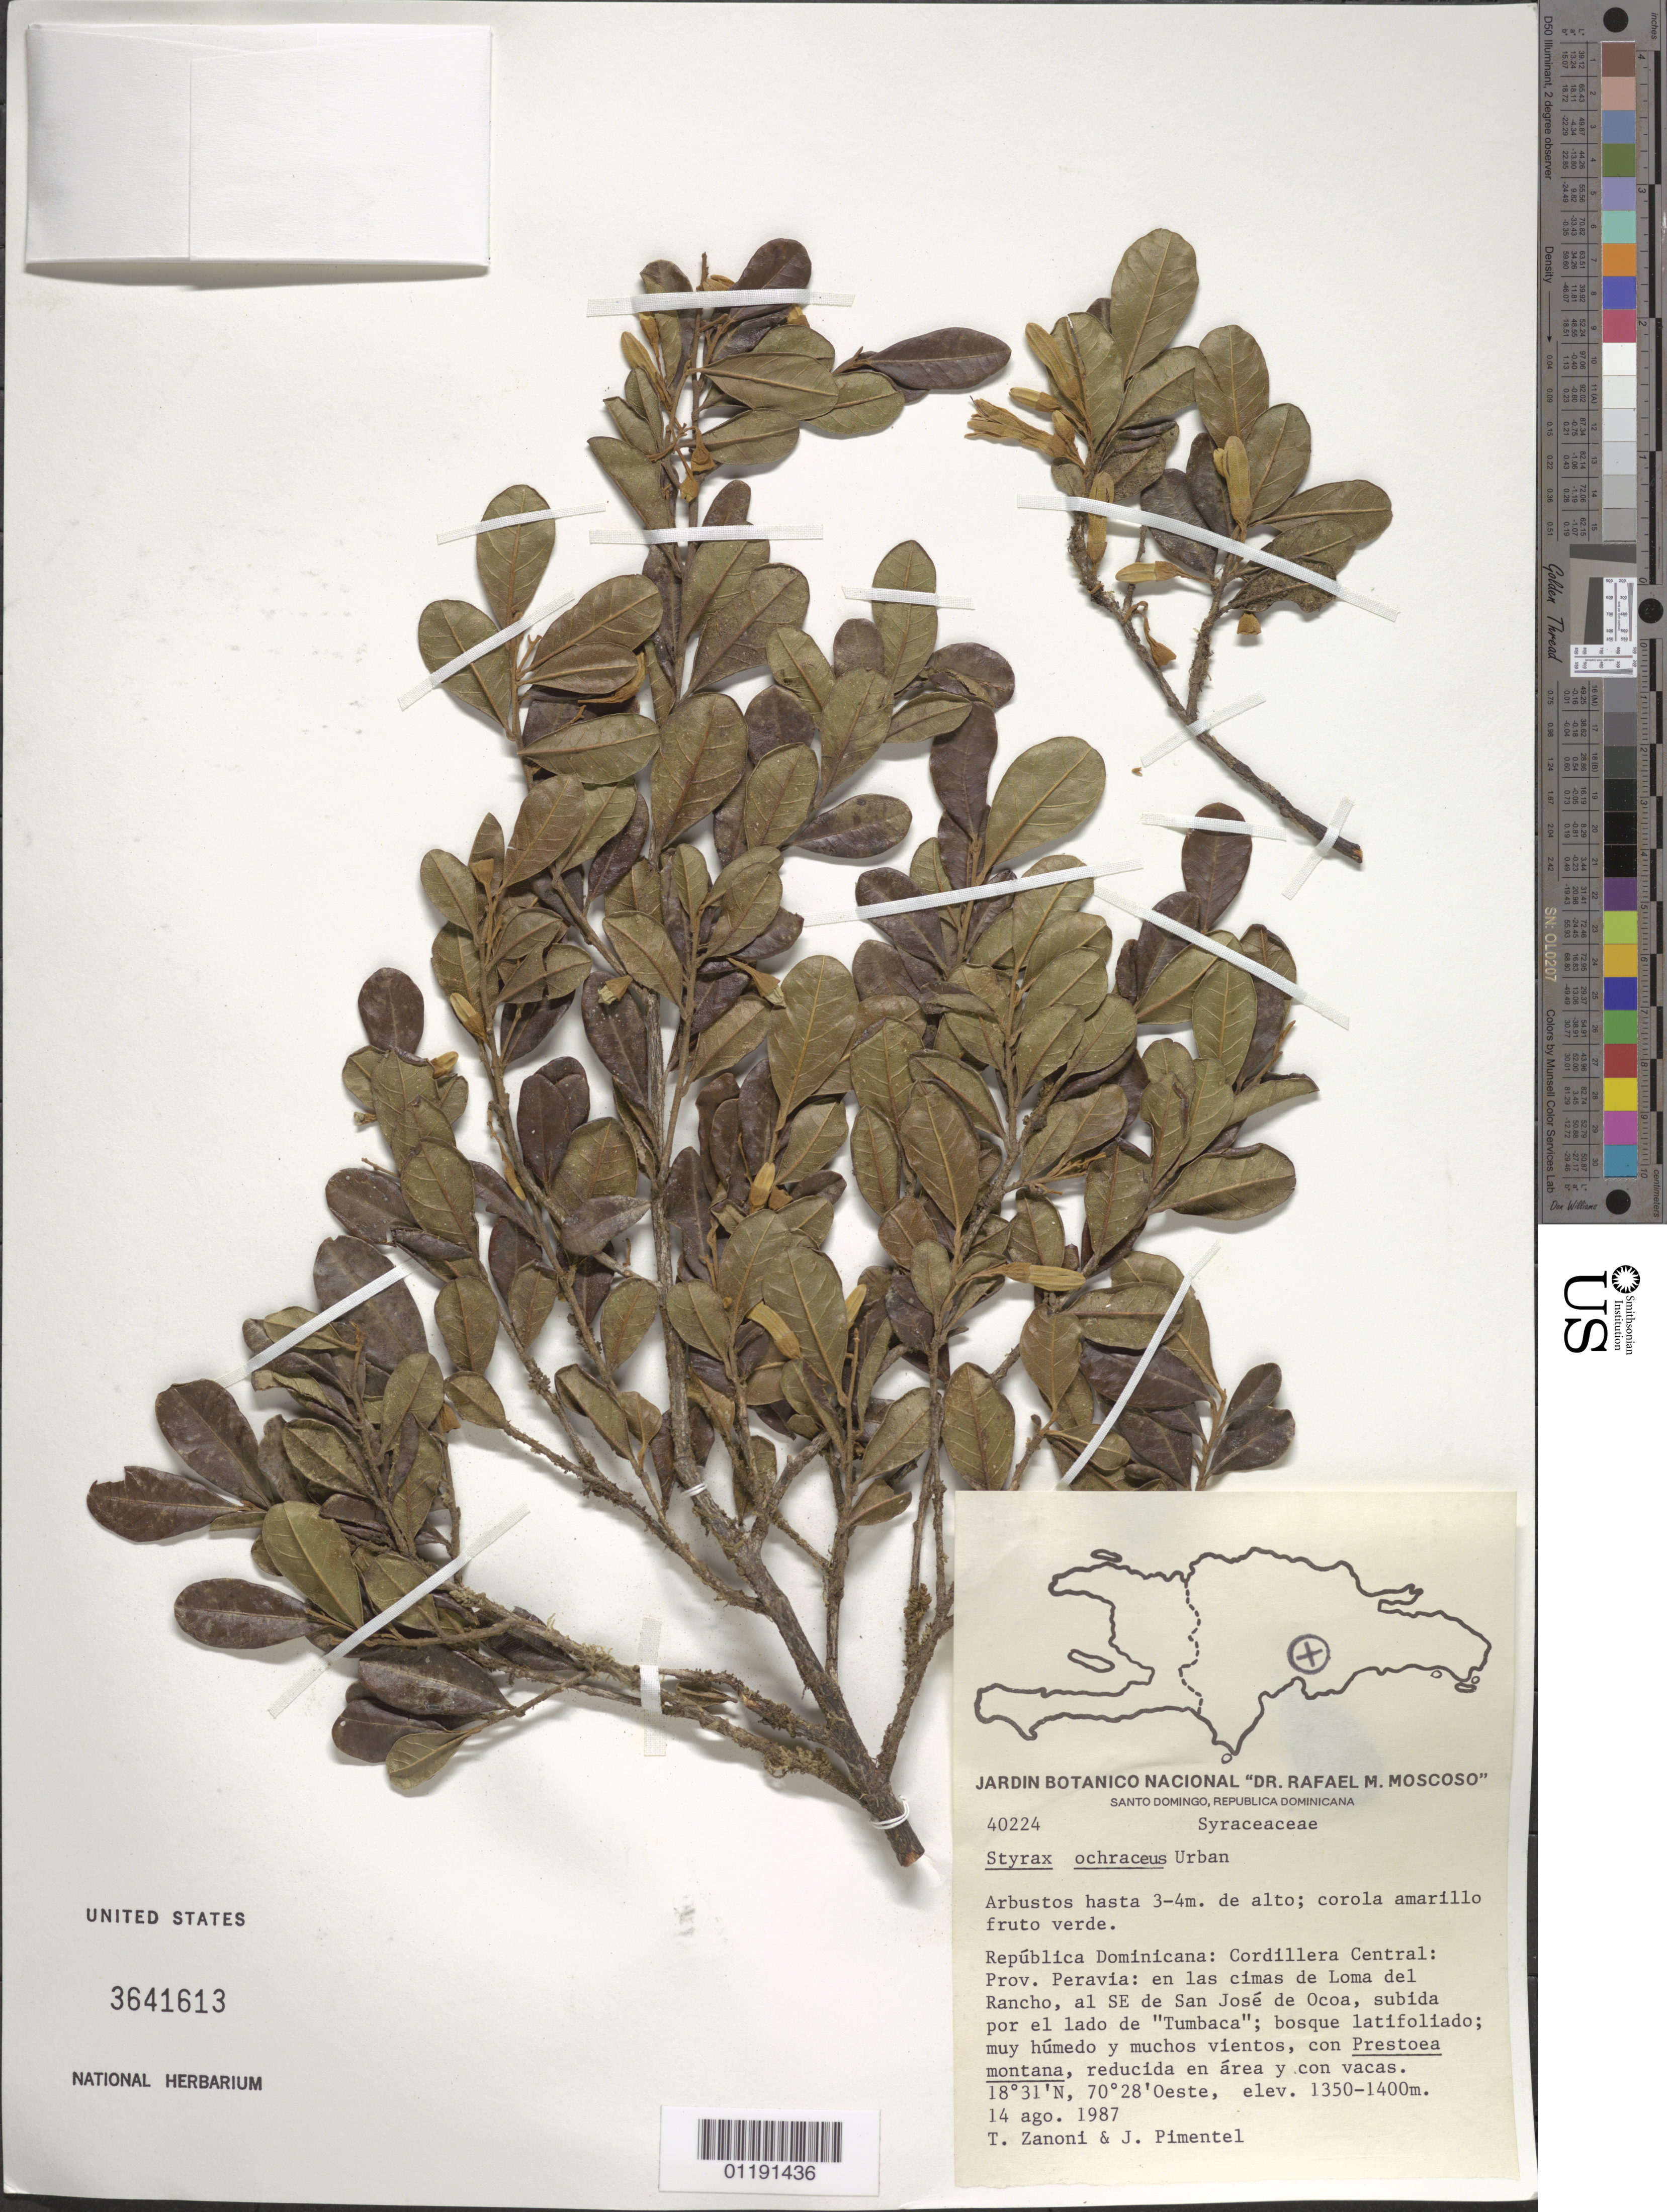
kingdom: Plantae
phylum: Tracheophyta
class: Magnoliopsida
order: Ericales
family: Styracaceae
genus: Styrax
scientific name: Styrax ochraceus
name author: Urb.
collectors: T. A. Zanoni & J. Pimentel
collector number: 40224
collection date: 1987-08-14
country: Dominican Republic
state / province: Peravia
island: Hispaniola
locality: On the tops of Loma del Rancho, SE of San José de Ocoa, climbing up the side of "Tumbaca."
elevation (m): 1350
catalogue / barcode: US 3641613